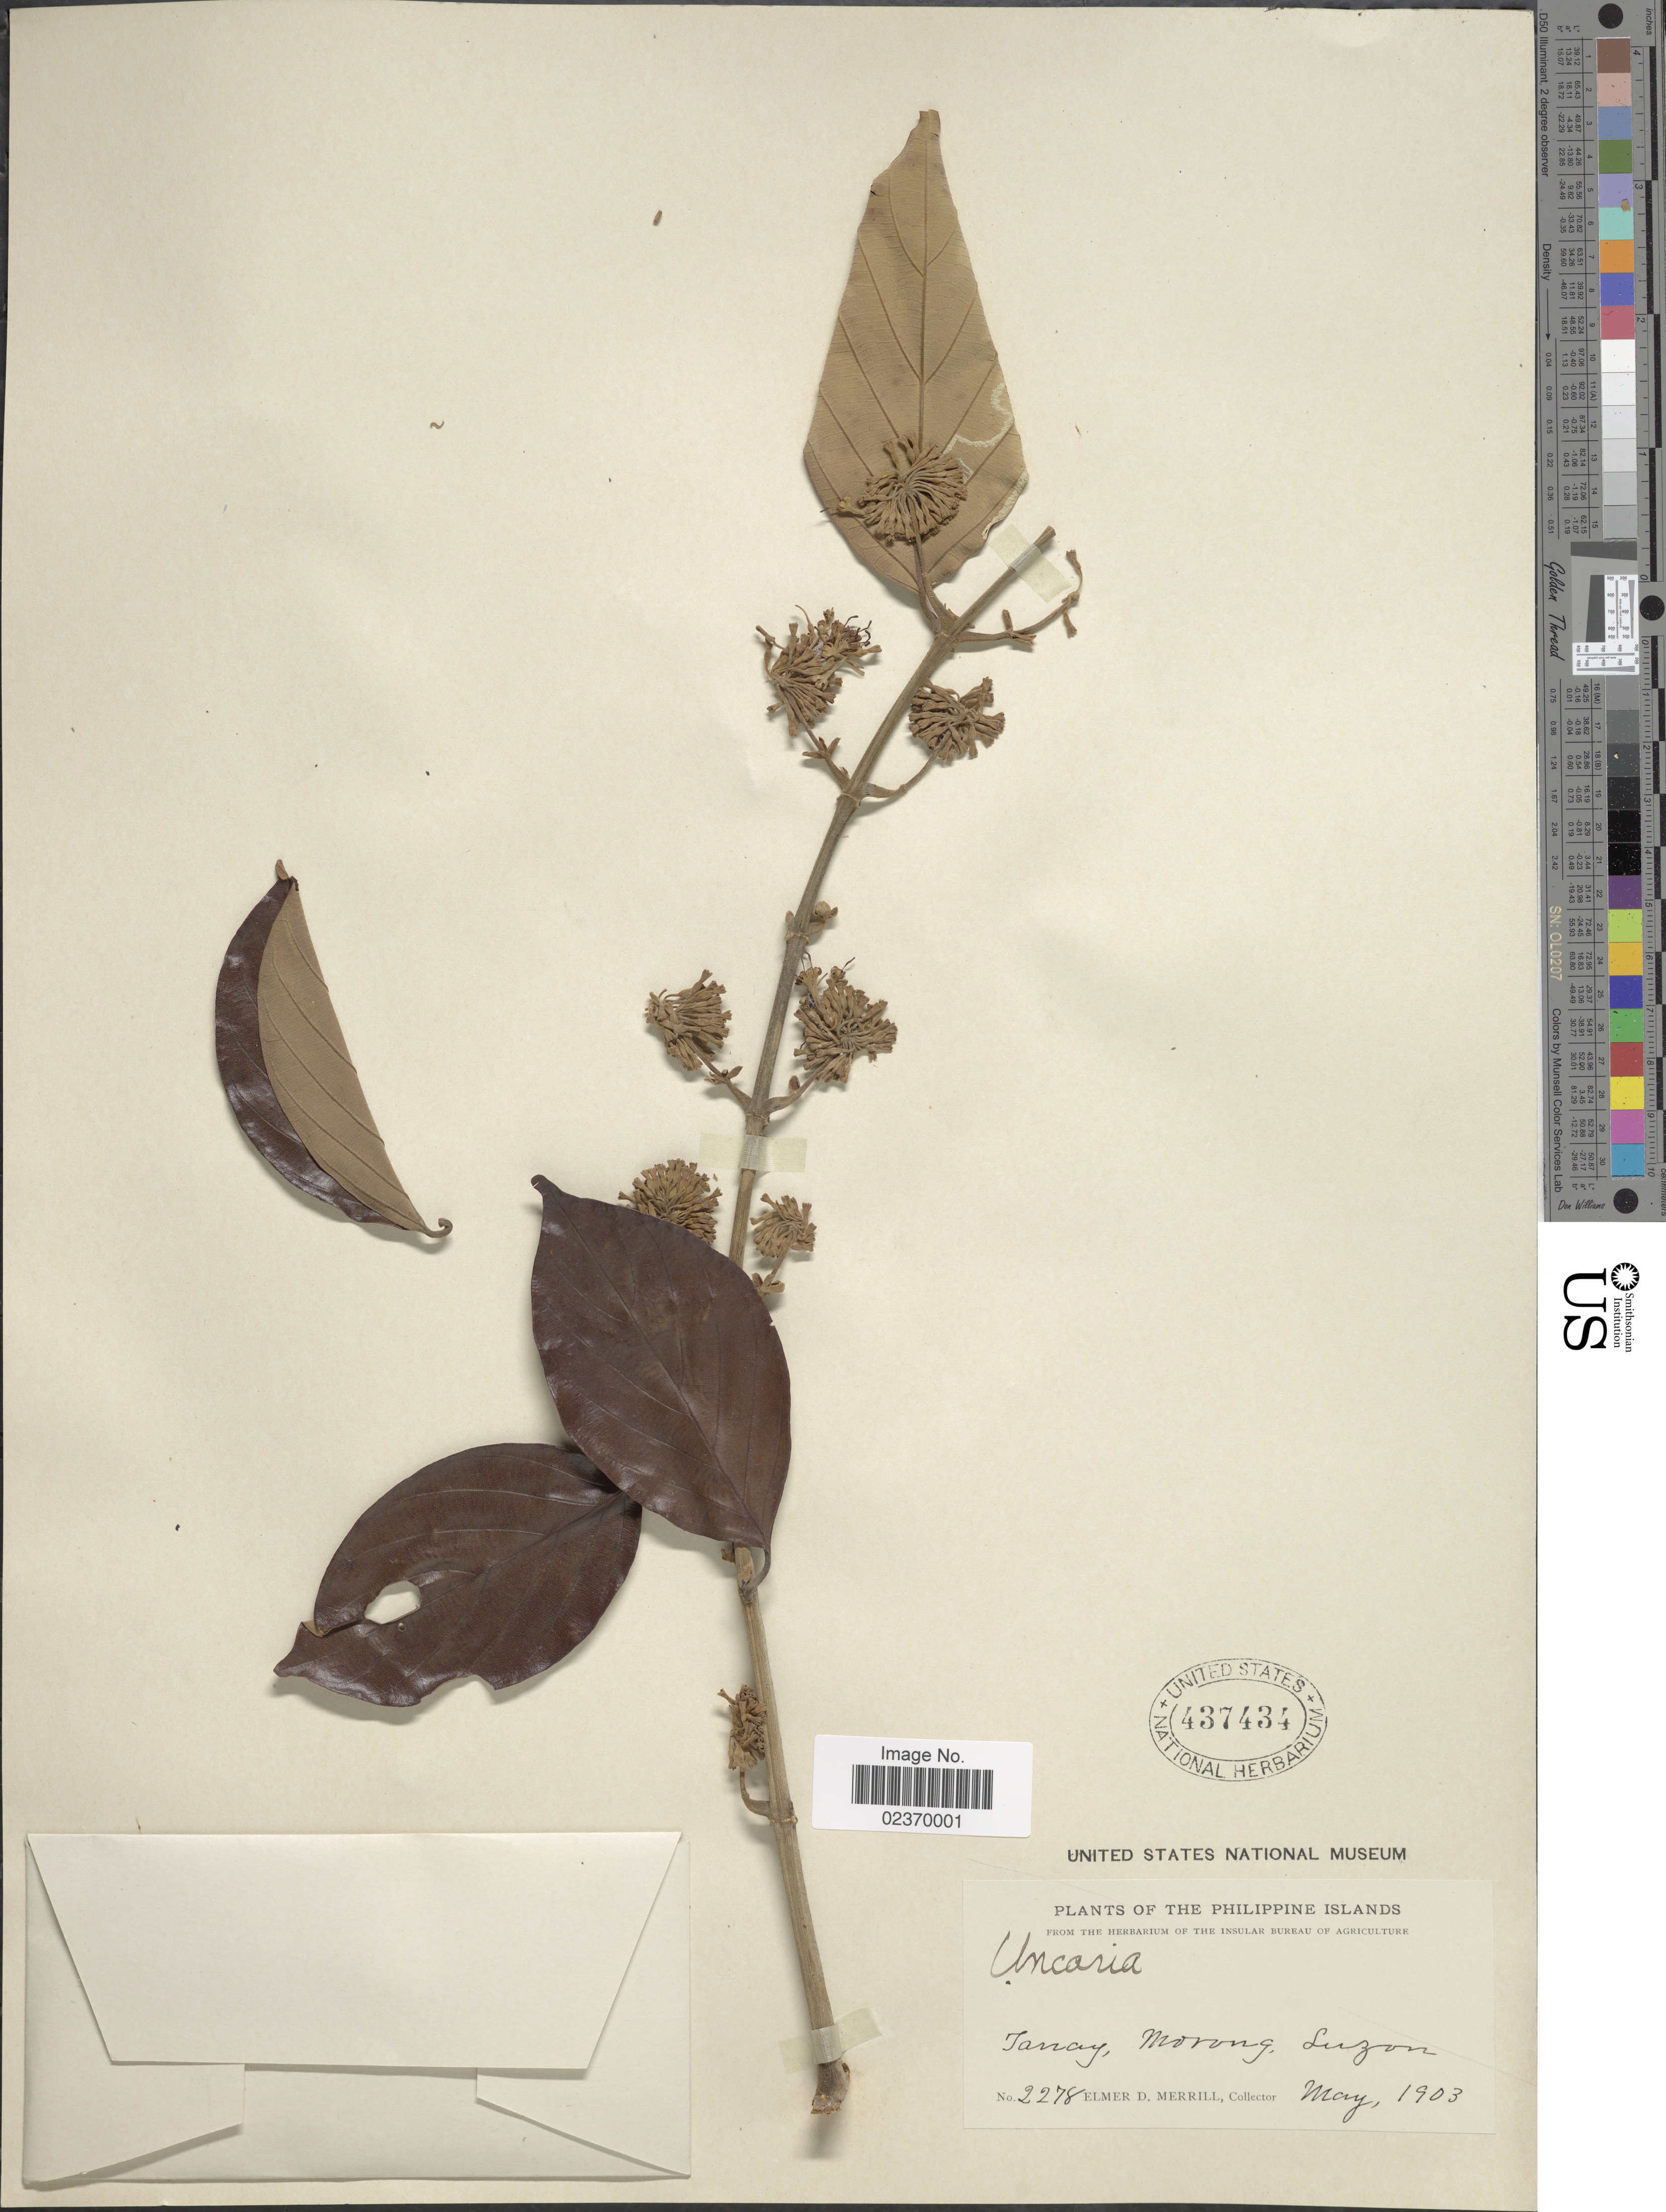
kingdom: Plantae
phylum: Tracheophyta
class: Magnoliopsida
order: Gentianales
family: Rubiaceae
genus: Uncaria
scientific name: Uncaria sp.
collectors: E. D. Merrill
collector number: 2278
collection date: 1903-05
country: Philippines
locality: The Philippine Islands, Tanay, Morong, Luzon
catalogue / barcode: US 437434